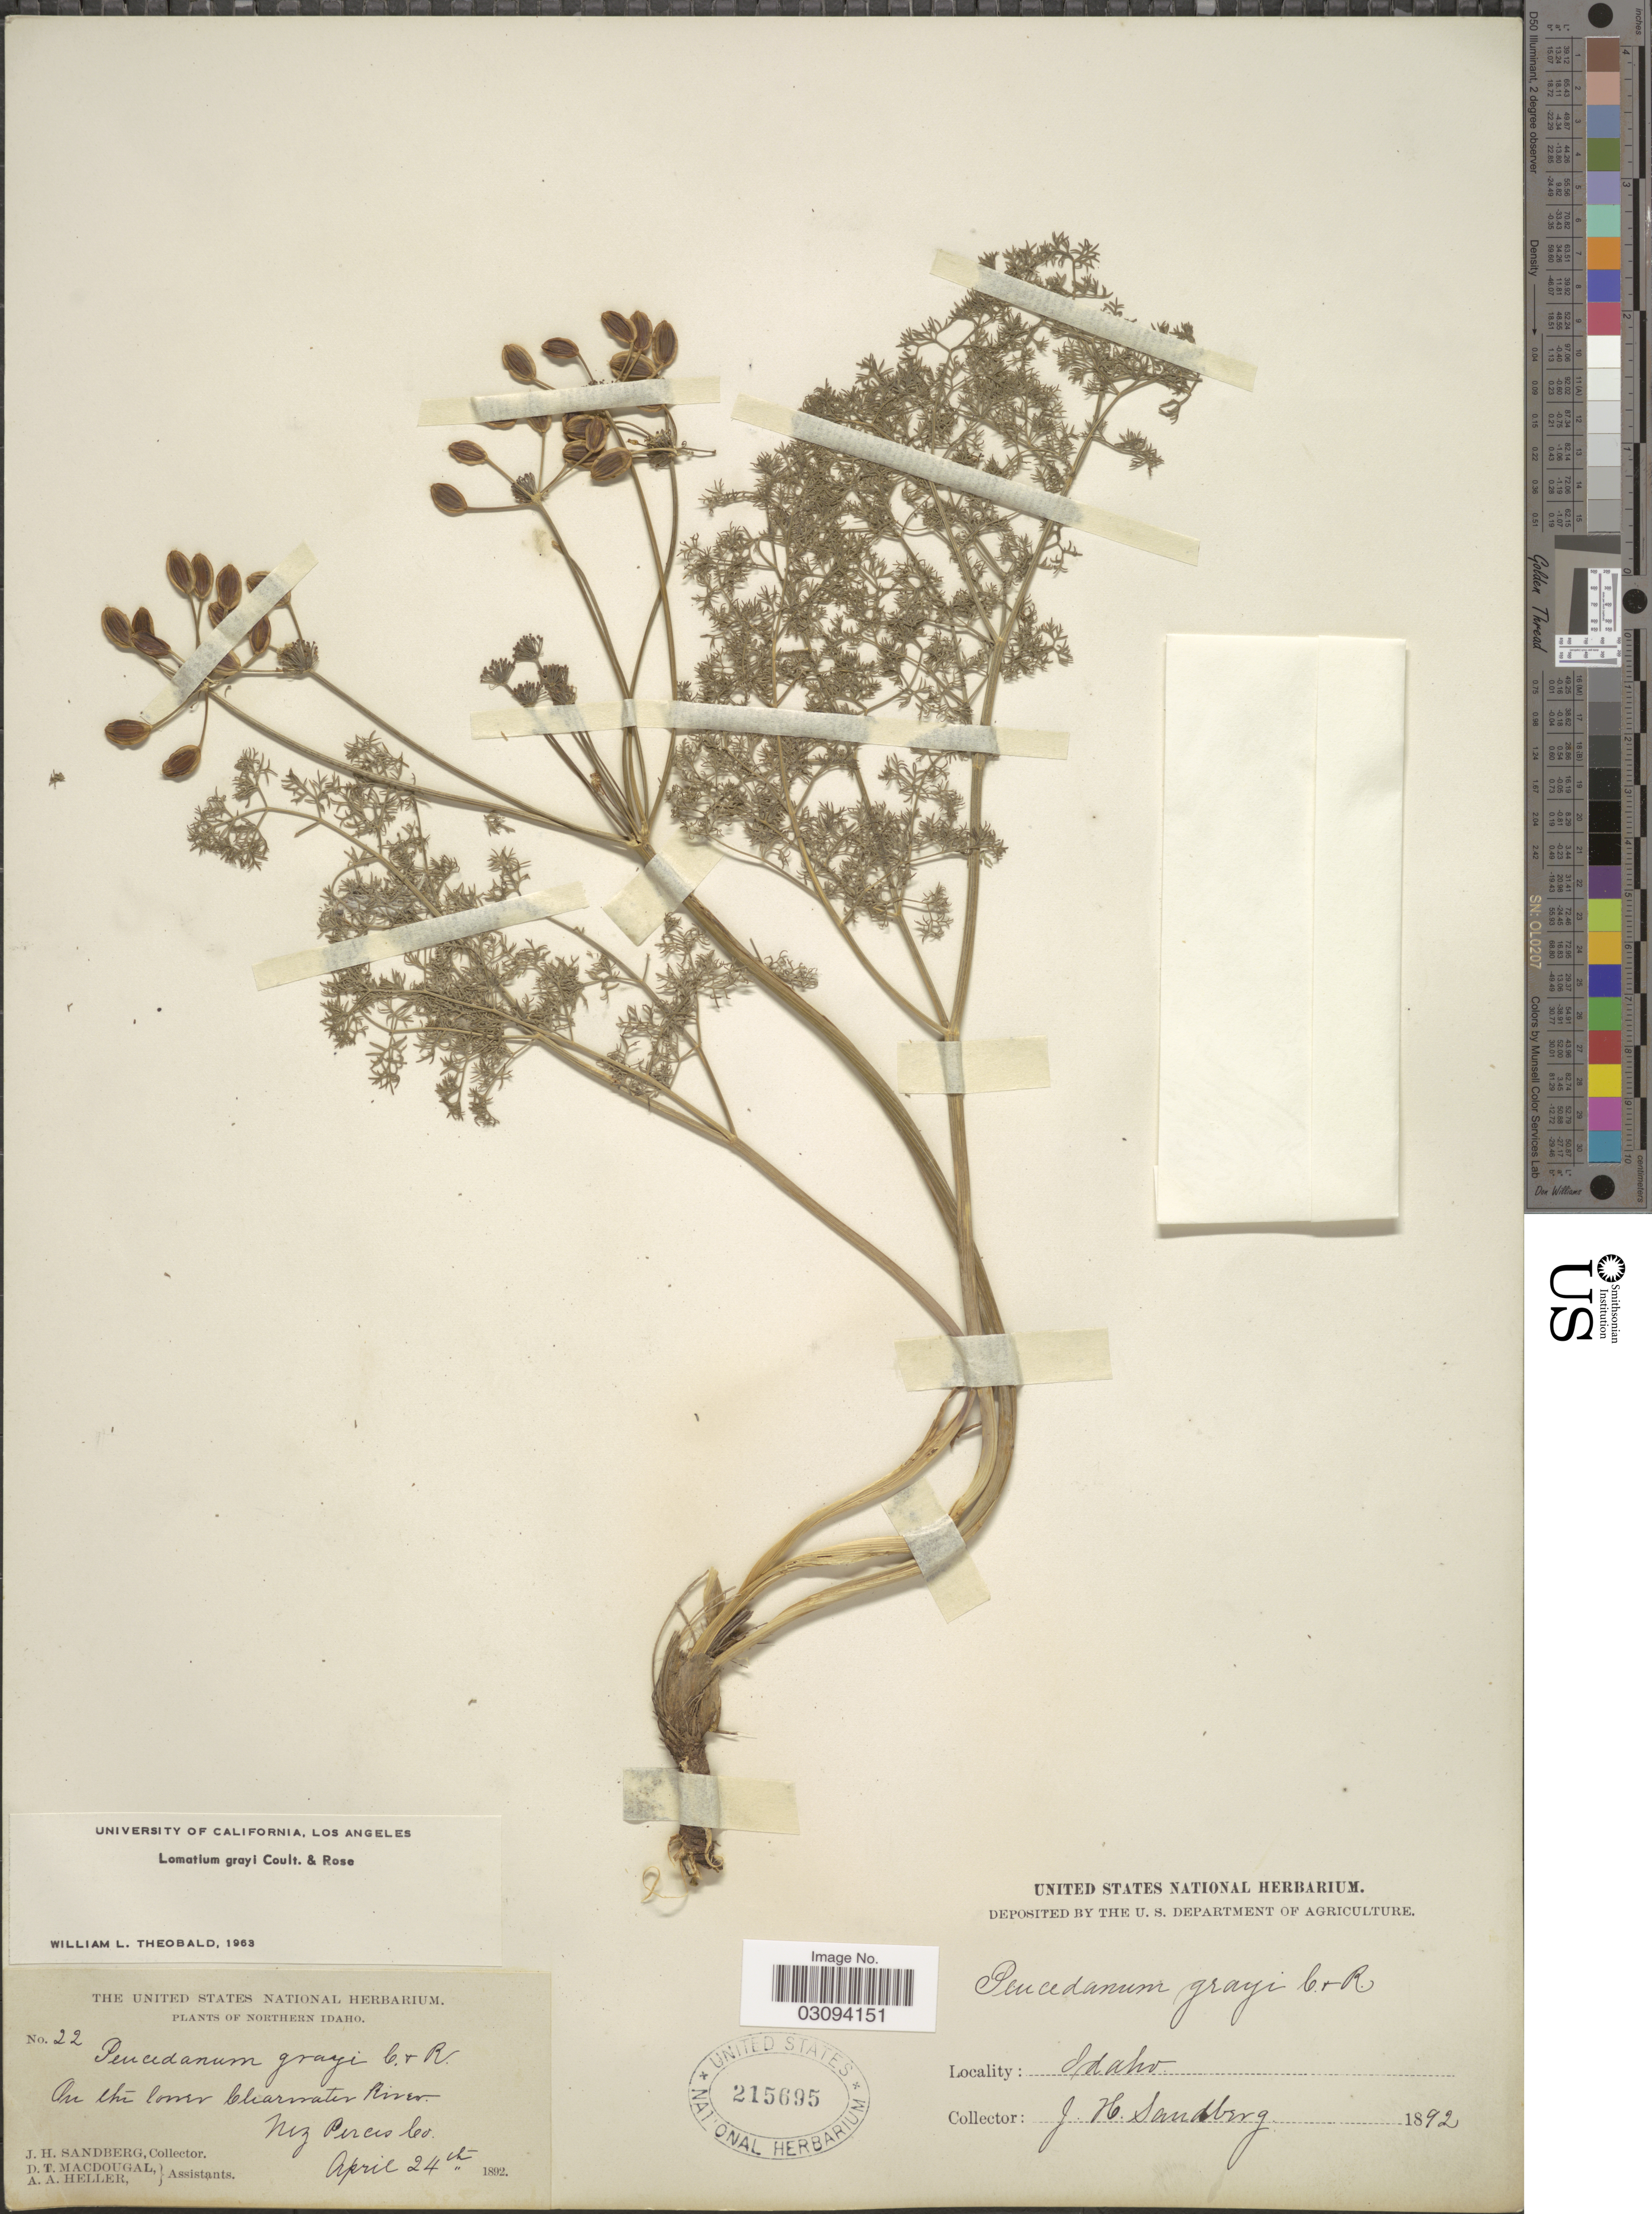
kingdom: Plantae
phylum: Tracheophyta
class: Magnoliopsida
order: Apiales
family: Apiaceae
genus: Lomatium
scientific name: Lomatium grayi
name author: (J.M. Coult. & Rose) J.M. Coult. & Rose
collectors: J. H. Sandberg, D. T. MacDougal & A. A. Heller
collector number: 22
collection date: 1892-04-24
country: United States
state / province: Idaho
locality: Northern Idaho. On the lower Clearwater River. Nez Perces Co.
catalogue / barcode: US 215695